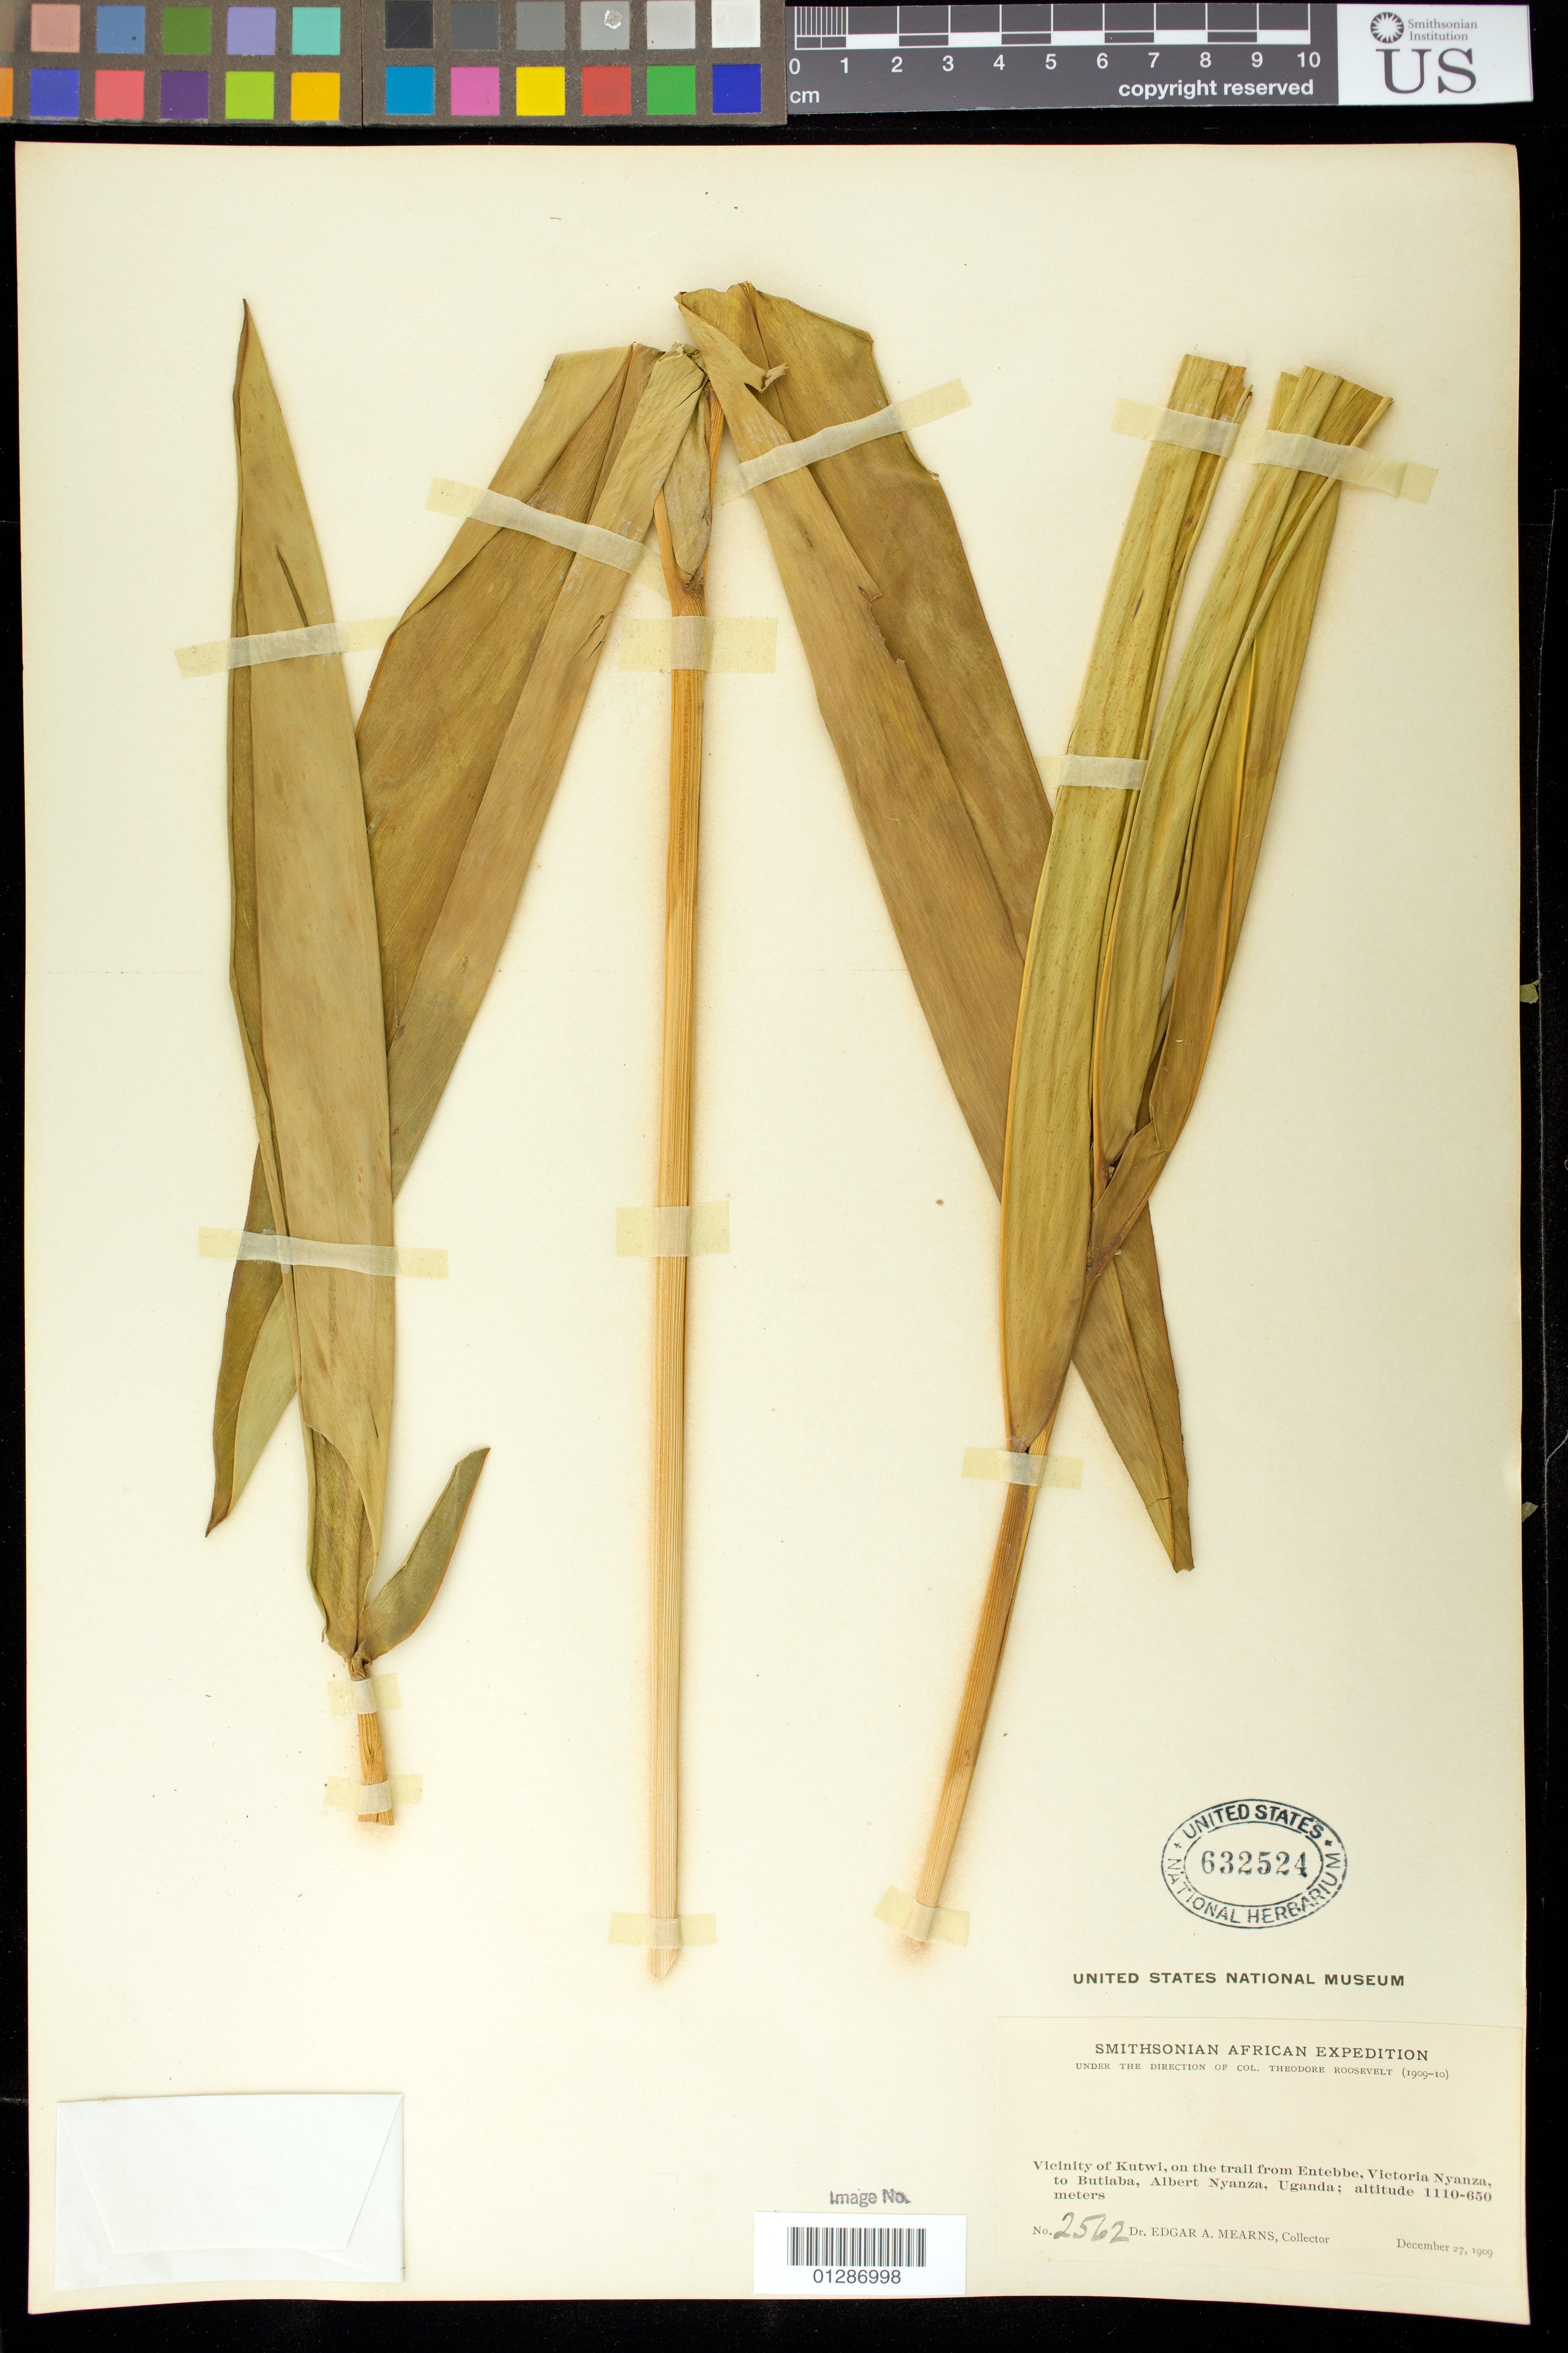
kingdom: Plantae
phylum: Tracheophyta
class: Liliopsida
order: Zingiberales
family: Zingiberaceae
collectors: E. A. Mearns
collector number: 2562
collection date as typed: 27 Dec 1909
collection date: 1909-12-27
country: Uganda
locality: Vicinity of Kutwi, on the trail from Entebbe, Victoria Nyanza to Butiaba, Albert Nyanza.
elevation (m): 650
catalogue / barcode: US 632524